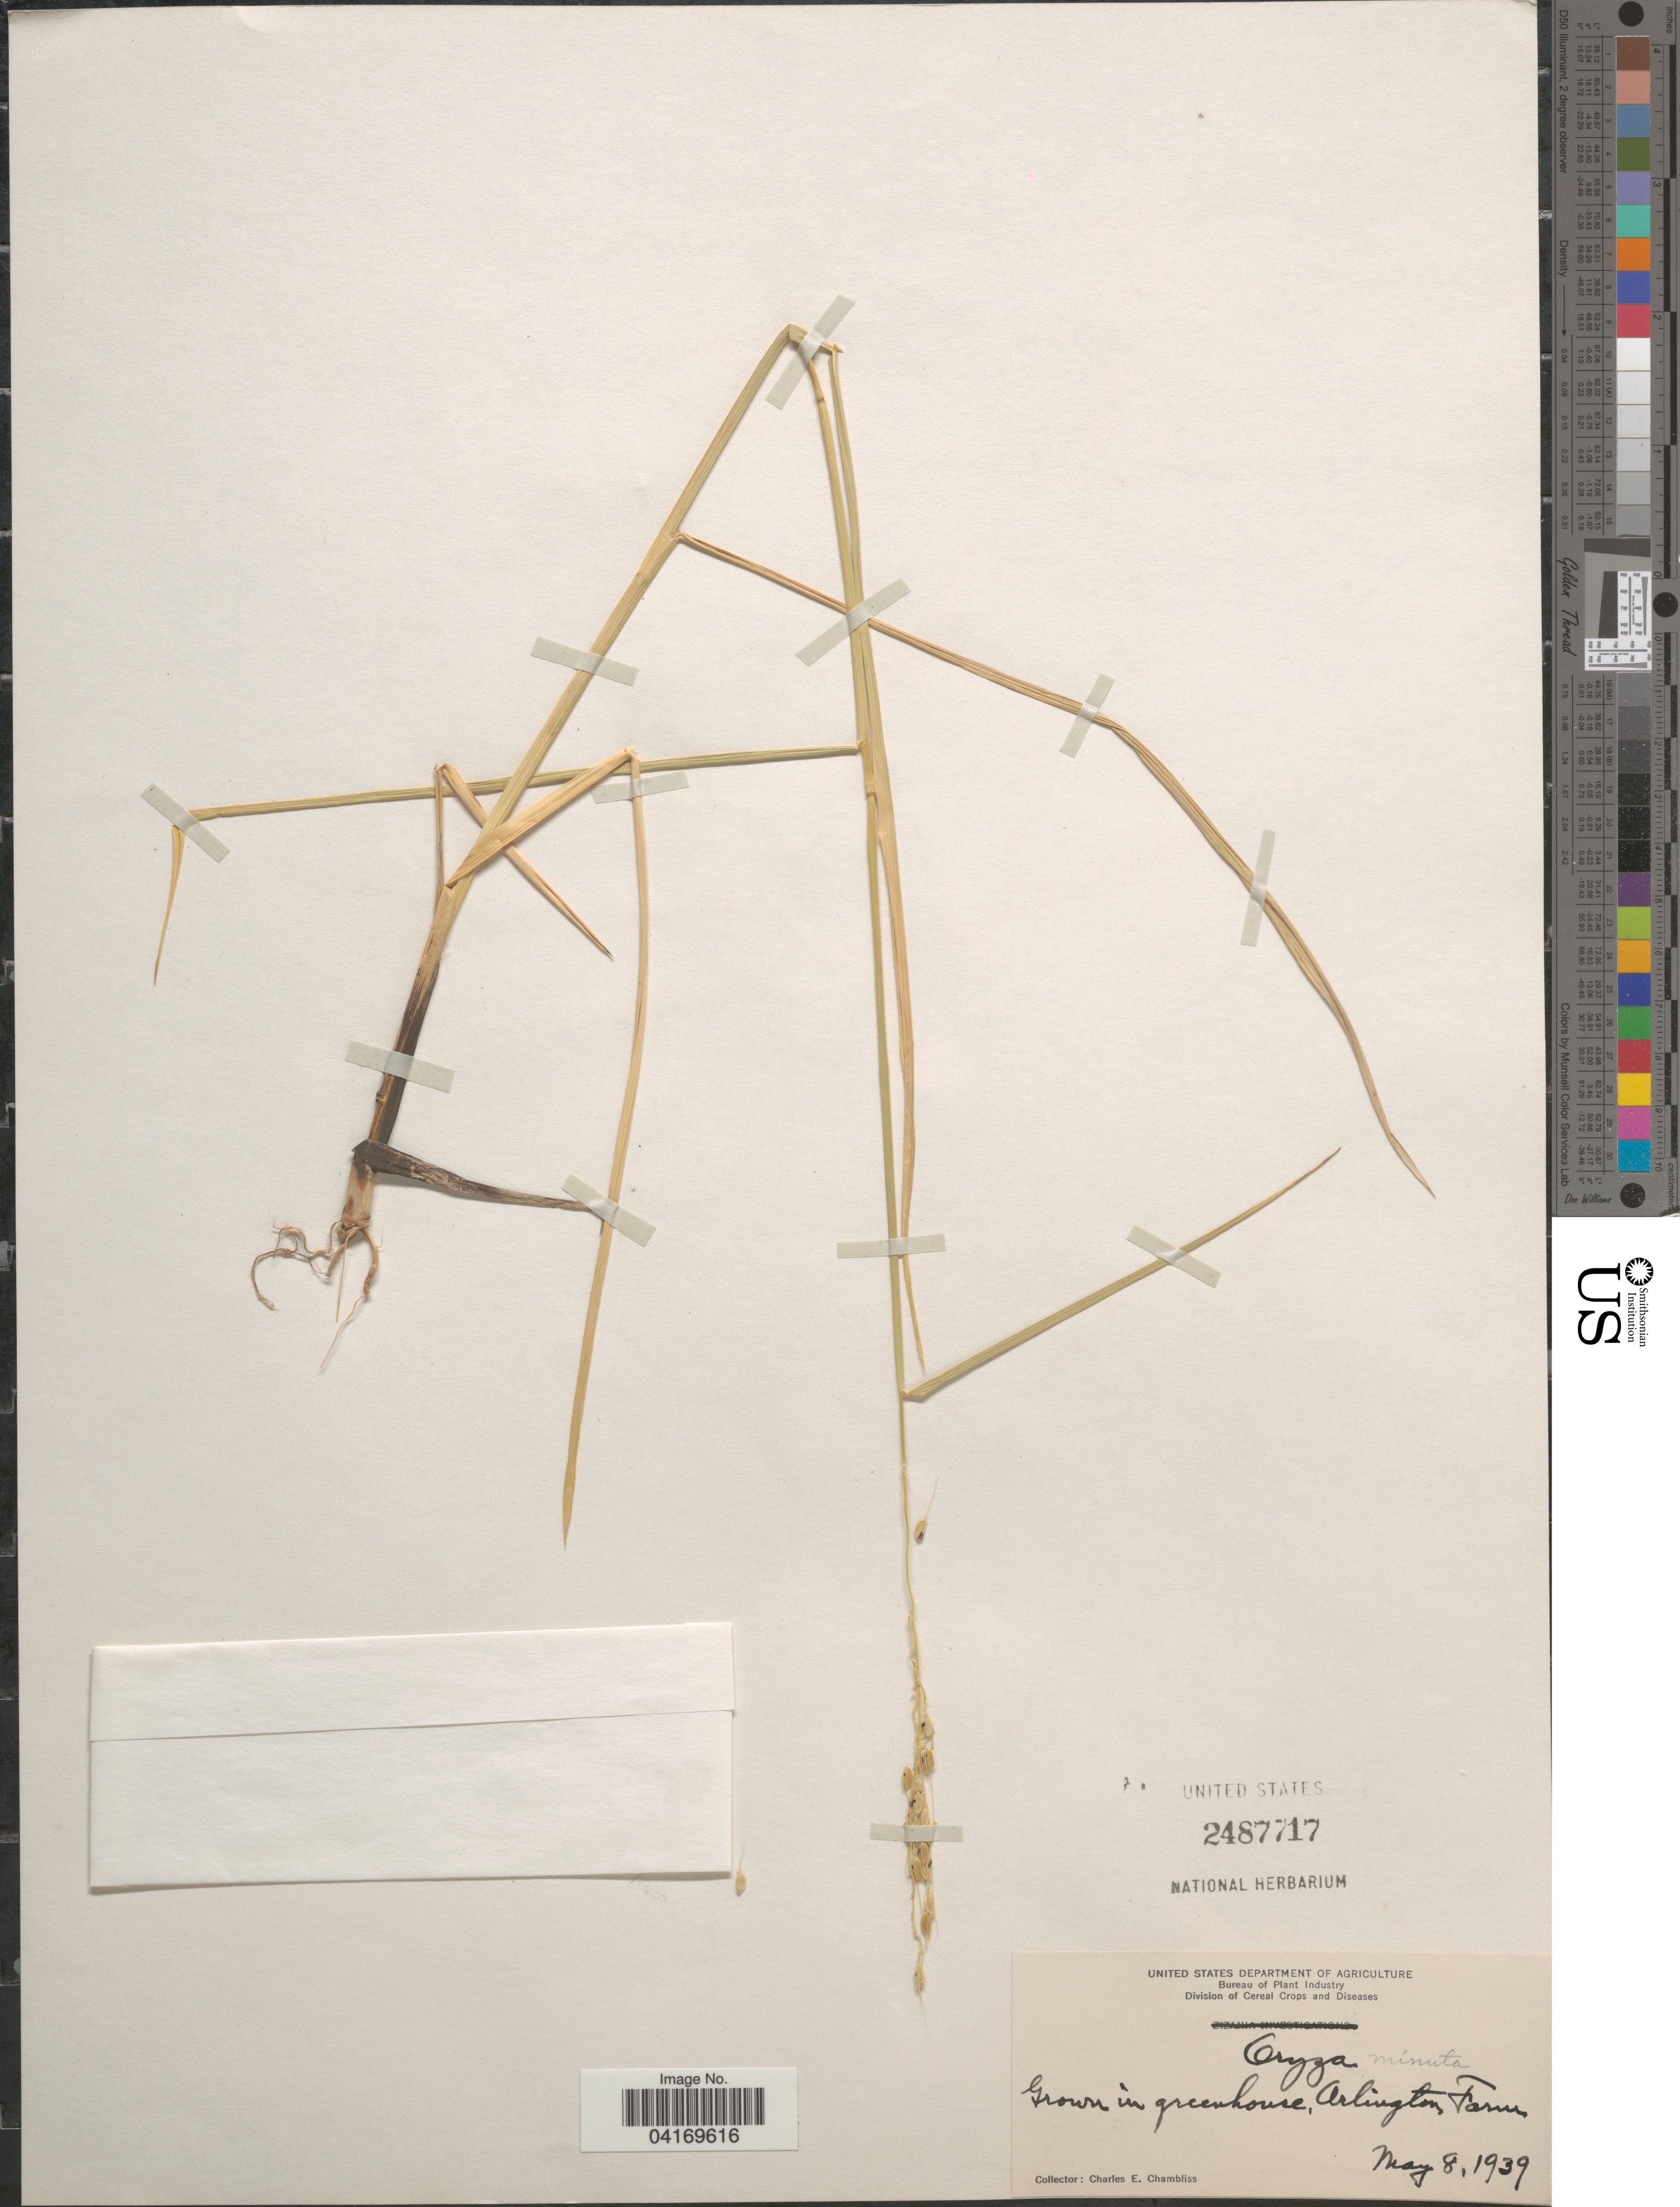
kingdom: Plantae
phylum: Tracheophyta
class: Liliopsida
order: Poales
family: Poaceae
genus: Oryza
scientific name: Oryza latifolia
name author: Desv.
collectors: C. Chambliss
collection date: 1939-05-08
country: United States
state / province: Virginia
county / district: Arlington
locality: In greenhouse, Arlington Farm.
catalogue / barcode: US 2487717